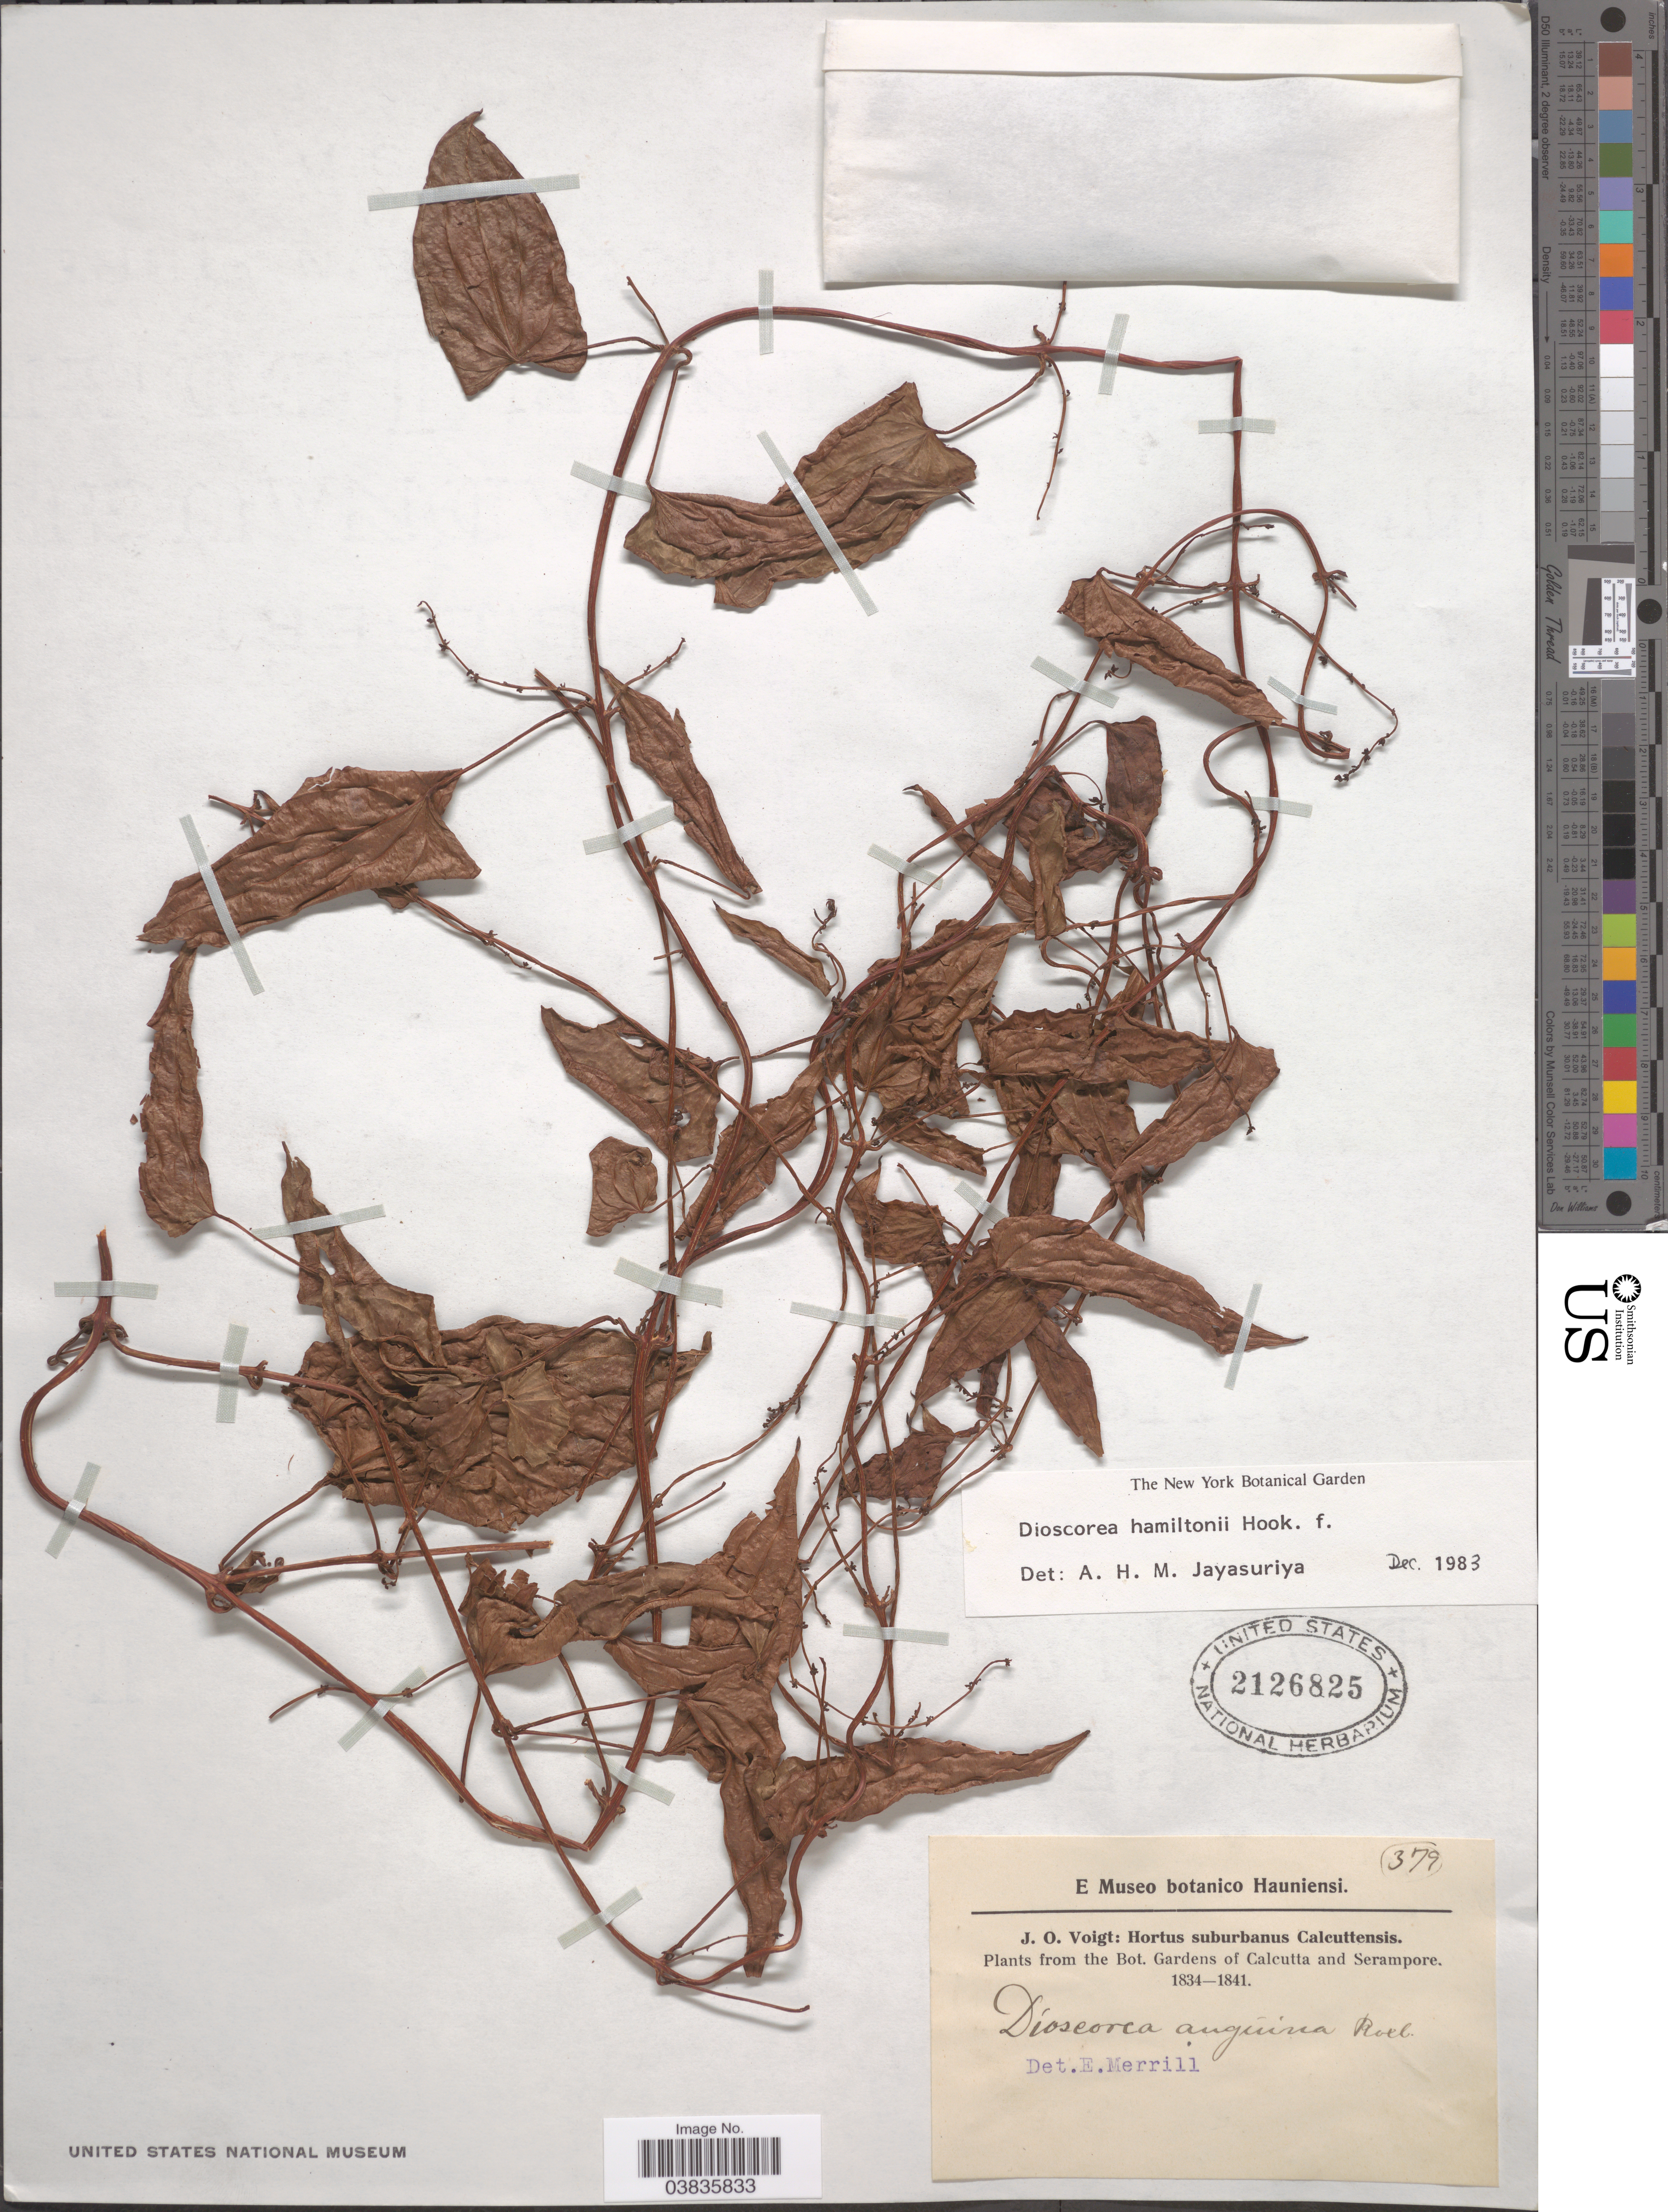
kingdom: Plantae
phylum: Tracheophyta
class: Liliopsida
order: Dioscoreales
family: Dioscoreaceae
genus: Dioscorea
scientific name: Dioscorea hamiltonii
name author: Hook. f.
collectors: J. O. Voigt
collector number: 379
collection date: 1834/1841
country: India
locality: The Bot. Gardens of Calcutta and Serampore.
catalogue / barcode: US 2126825